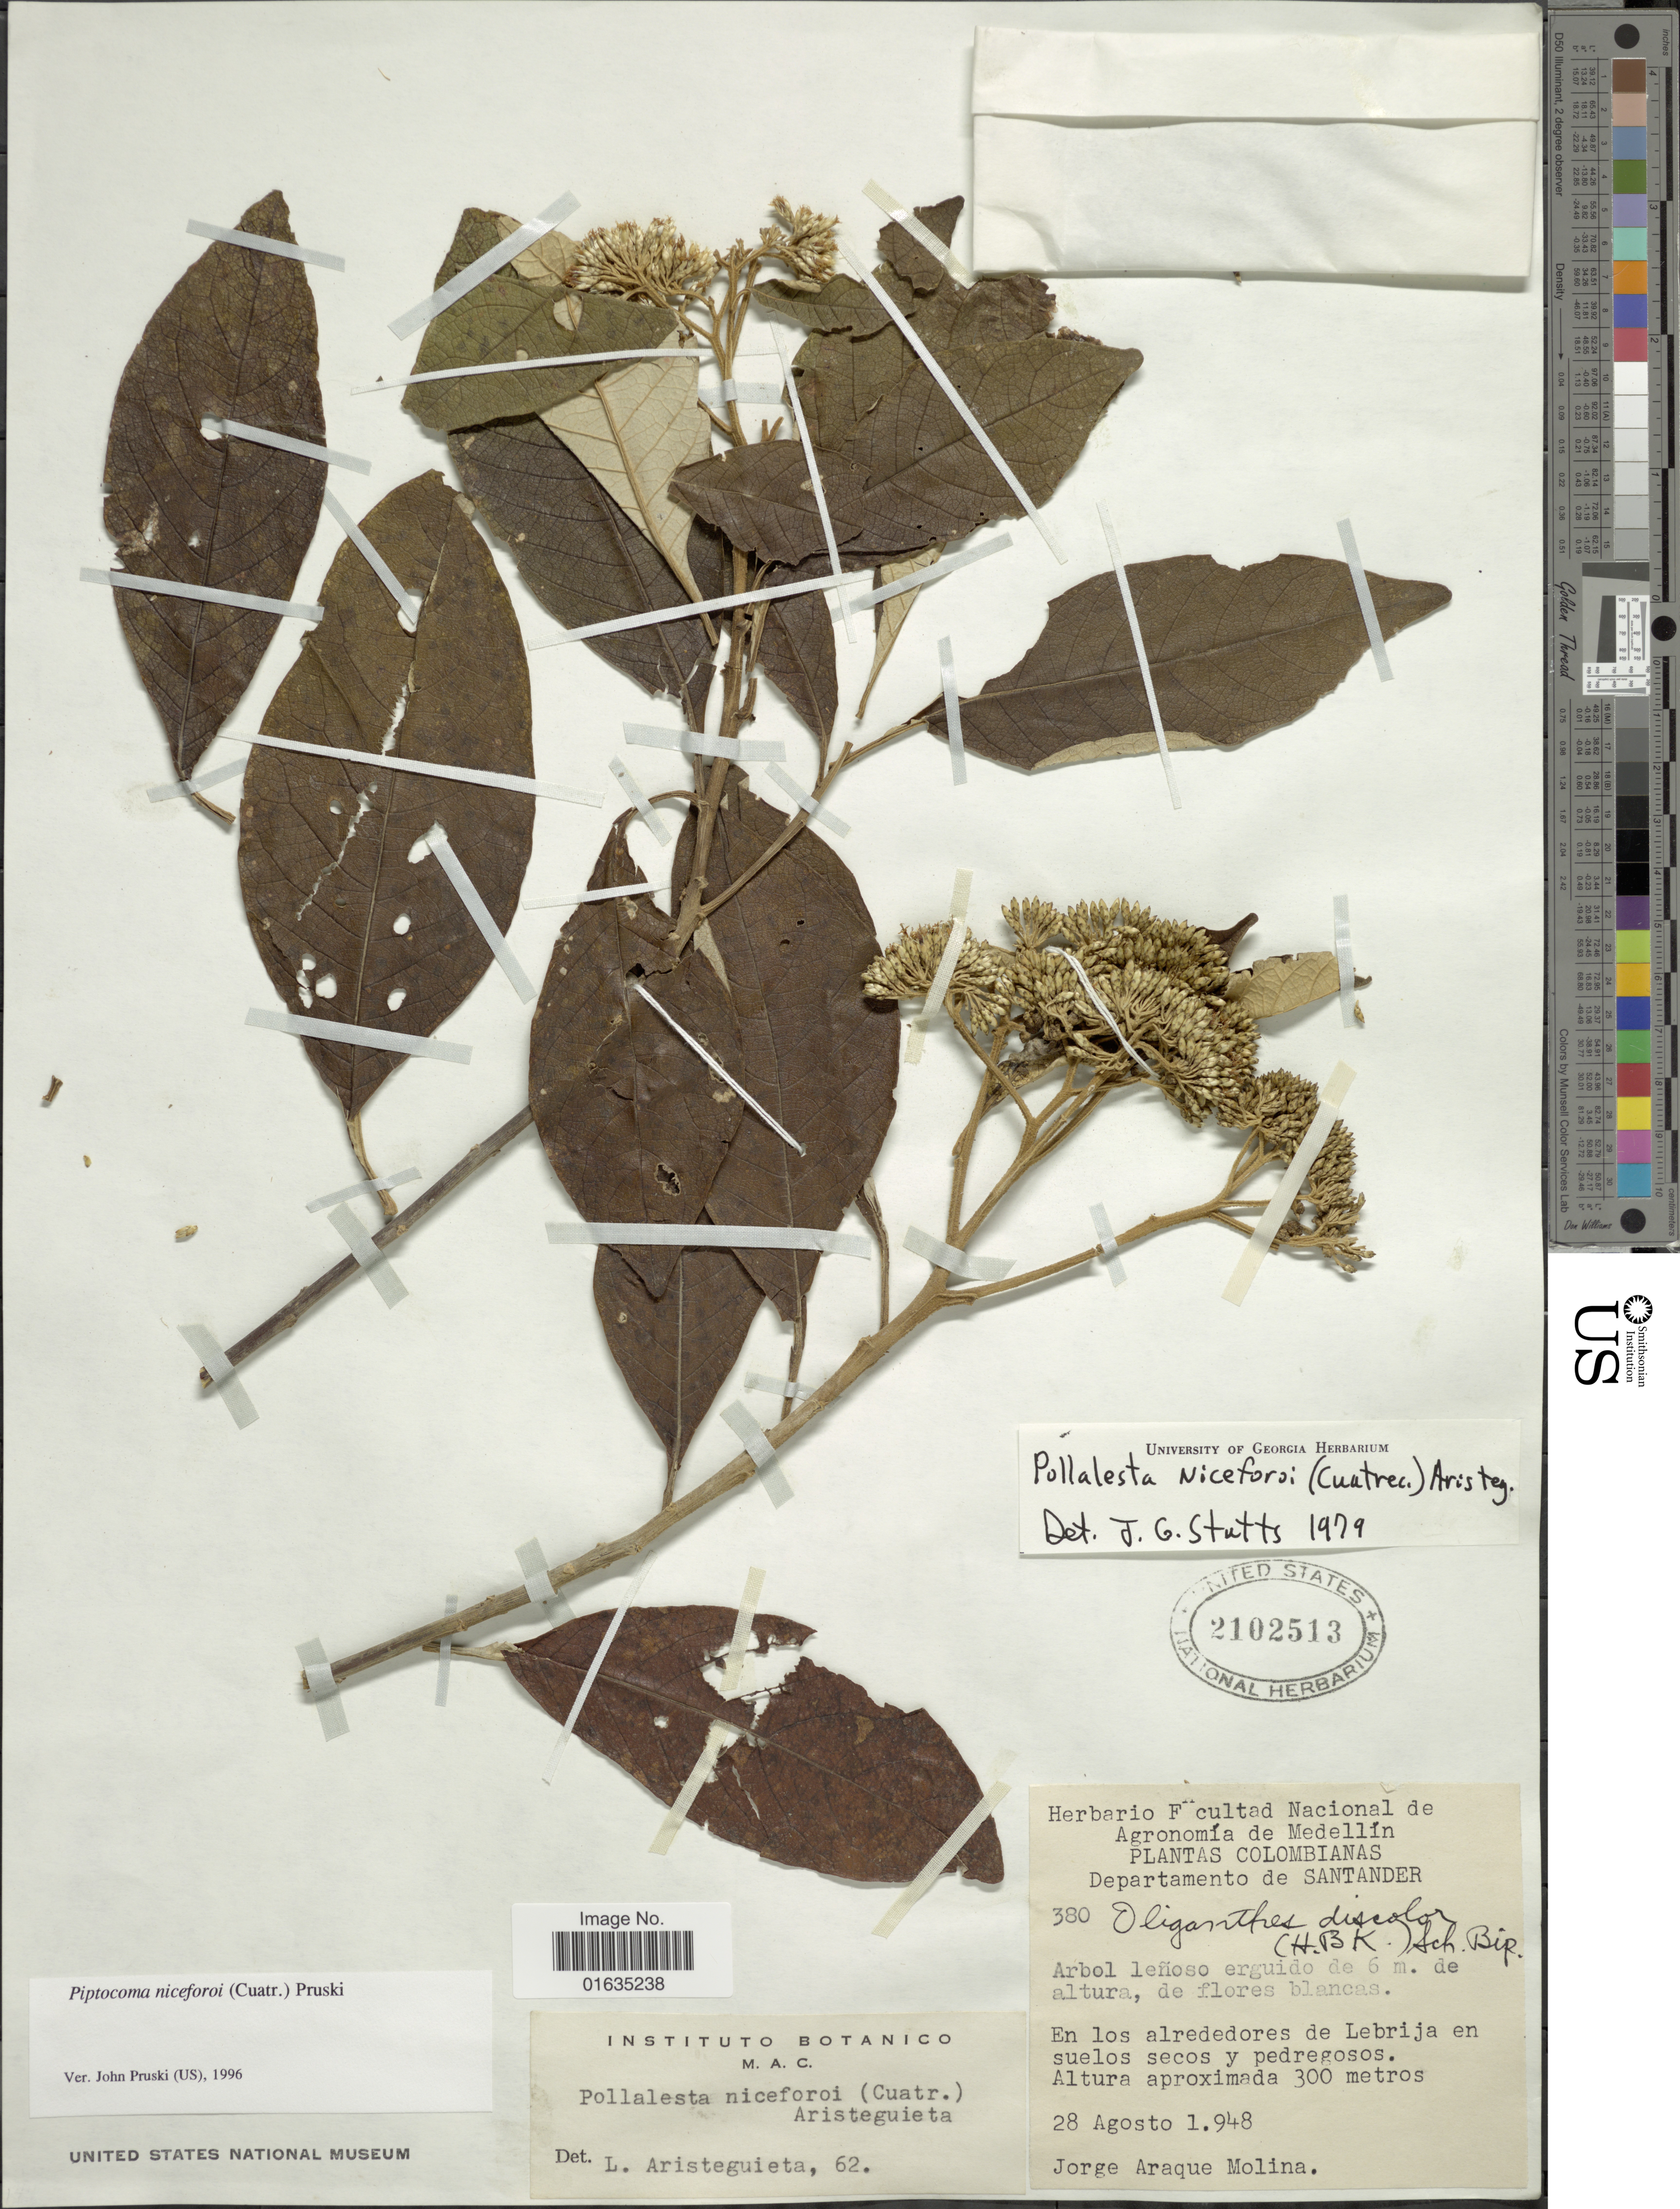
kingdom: Plantae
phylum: Tracheophyta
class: Magnoliopsida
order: Asterales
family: Asteraceae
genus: Piptocoma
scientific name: Piptocoma niceforoi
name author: (Cuatrec.) H. Rob.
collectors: J. Araque Molina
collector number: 380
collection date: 1948-08-28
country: Colombia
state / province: Santander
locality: En los alrededores de Lebrija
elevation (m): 300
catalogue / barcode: US 2102513